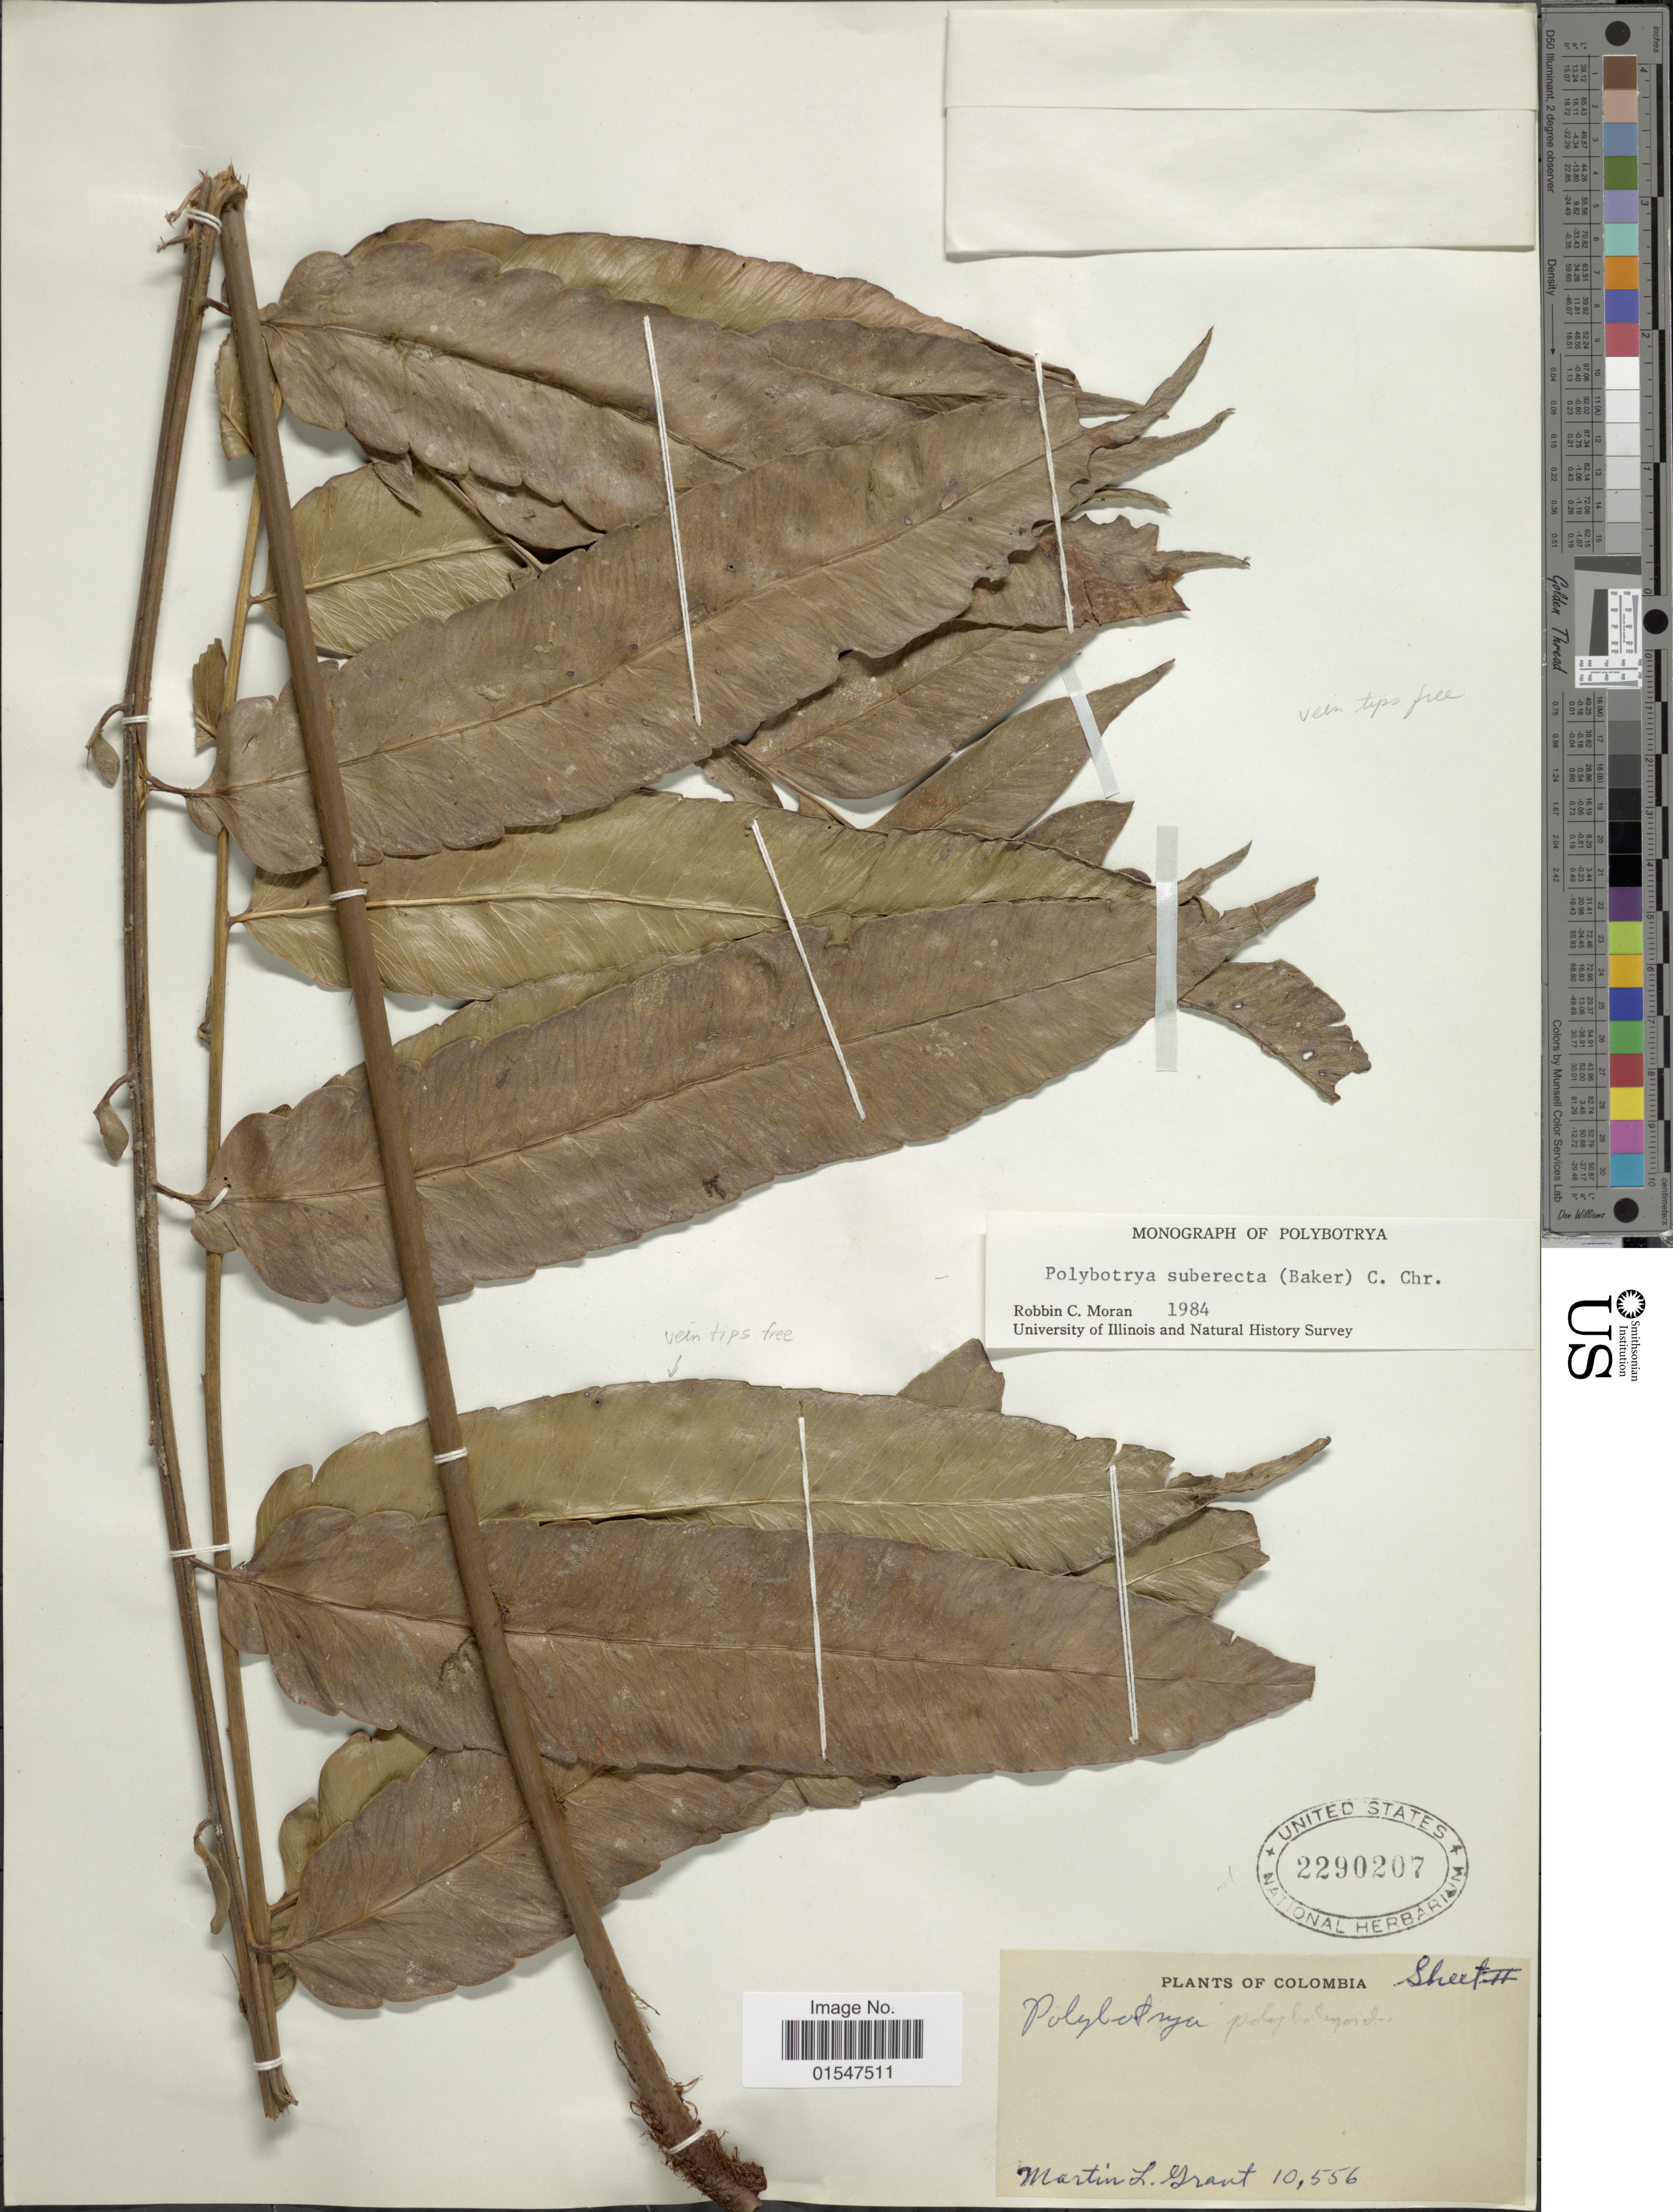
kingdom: Plantae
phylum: Tracheophyta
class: Polypodiopsida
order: Polypodiales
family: Dryopteridaceae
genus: Polybotrya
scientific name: Polybotrya suberecta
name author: (Baker) C. Chr.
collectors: M. L. Grant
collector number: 10556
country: Colombia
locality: Colombia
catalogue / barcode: US 2290207